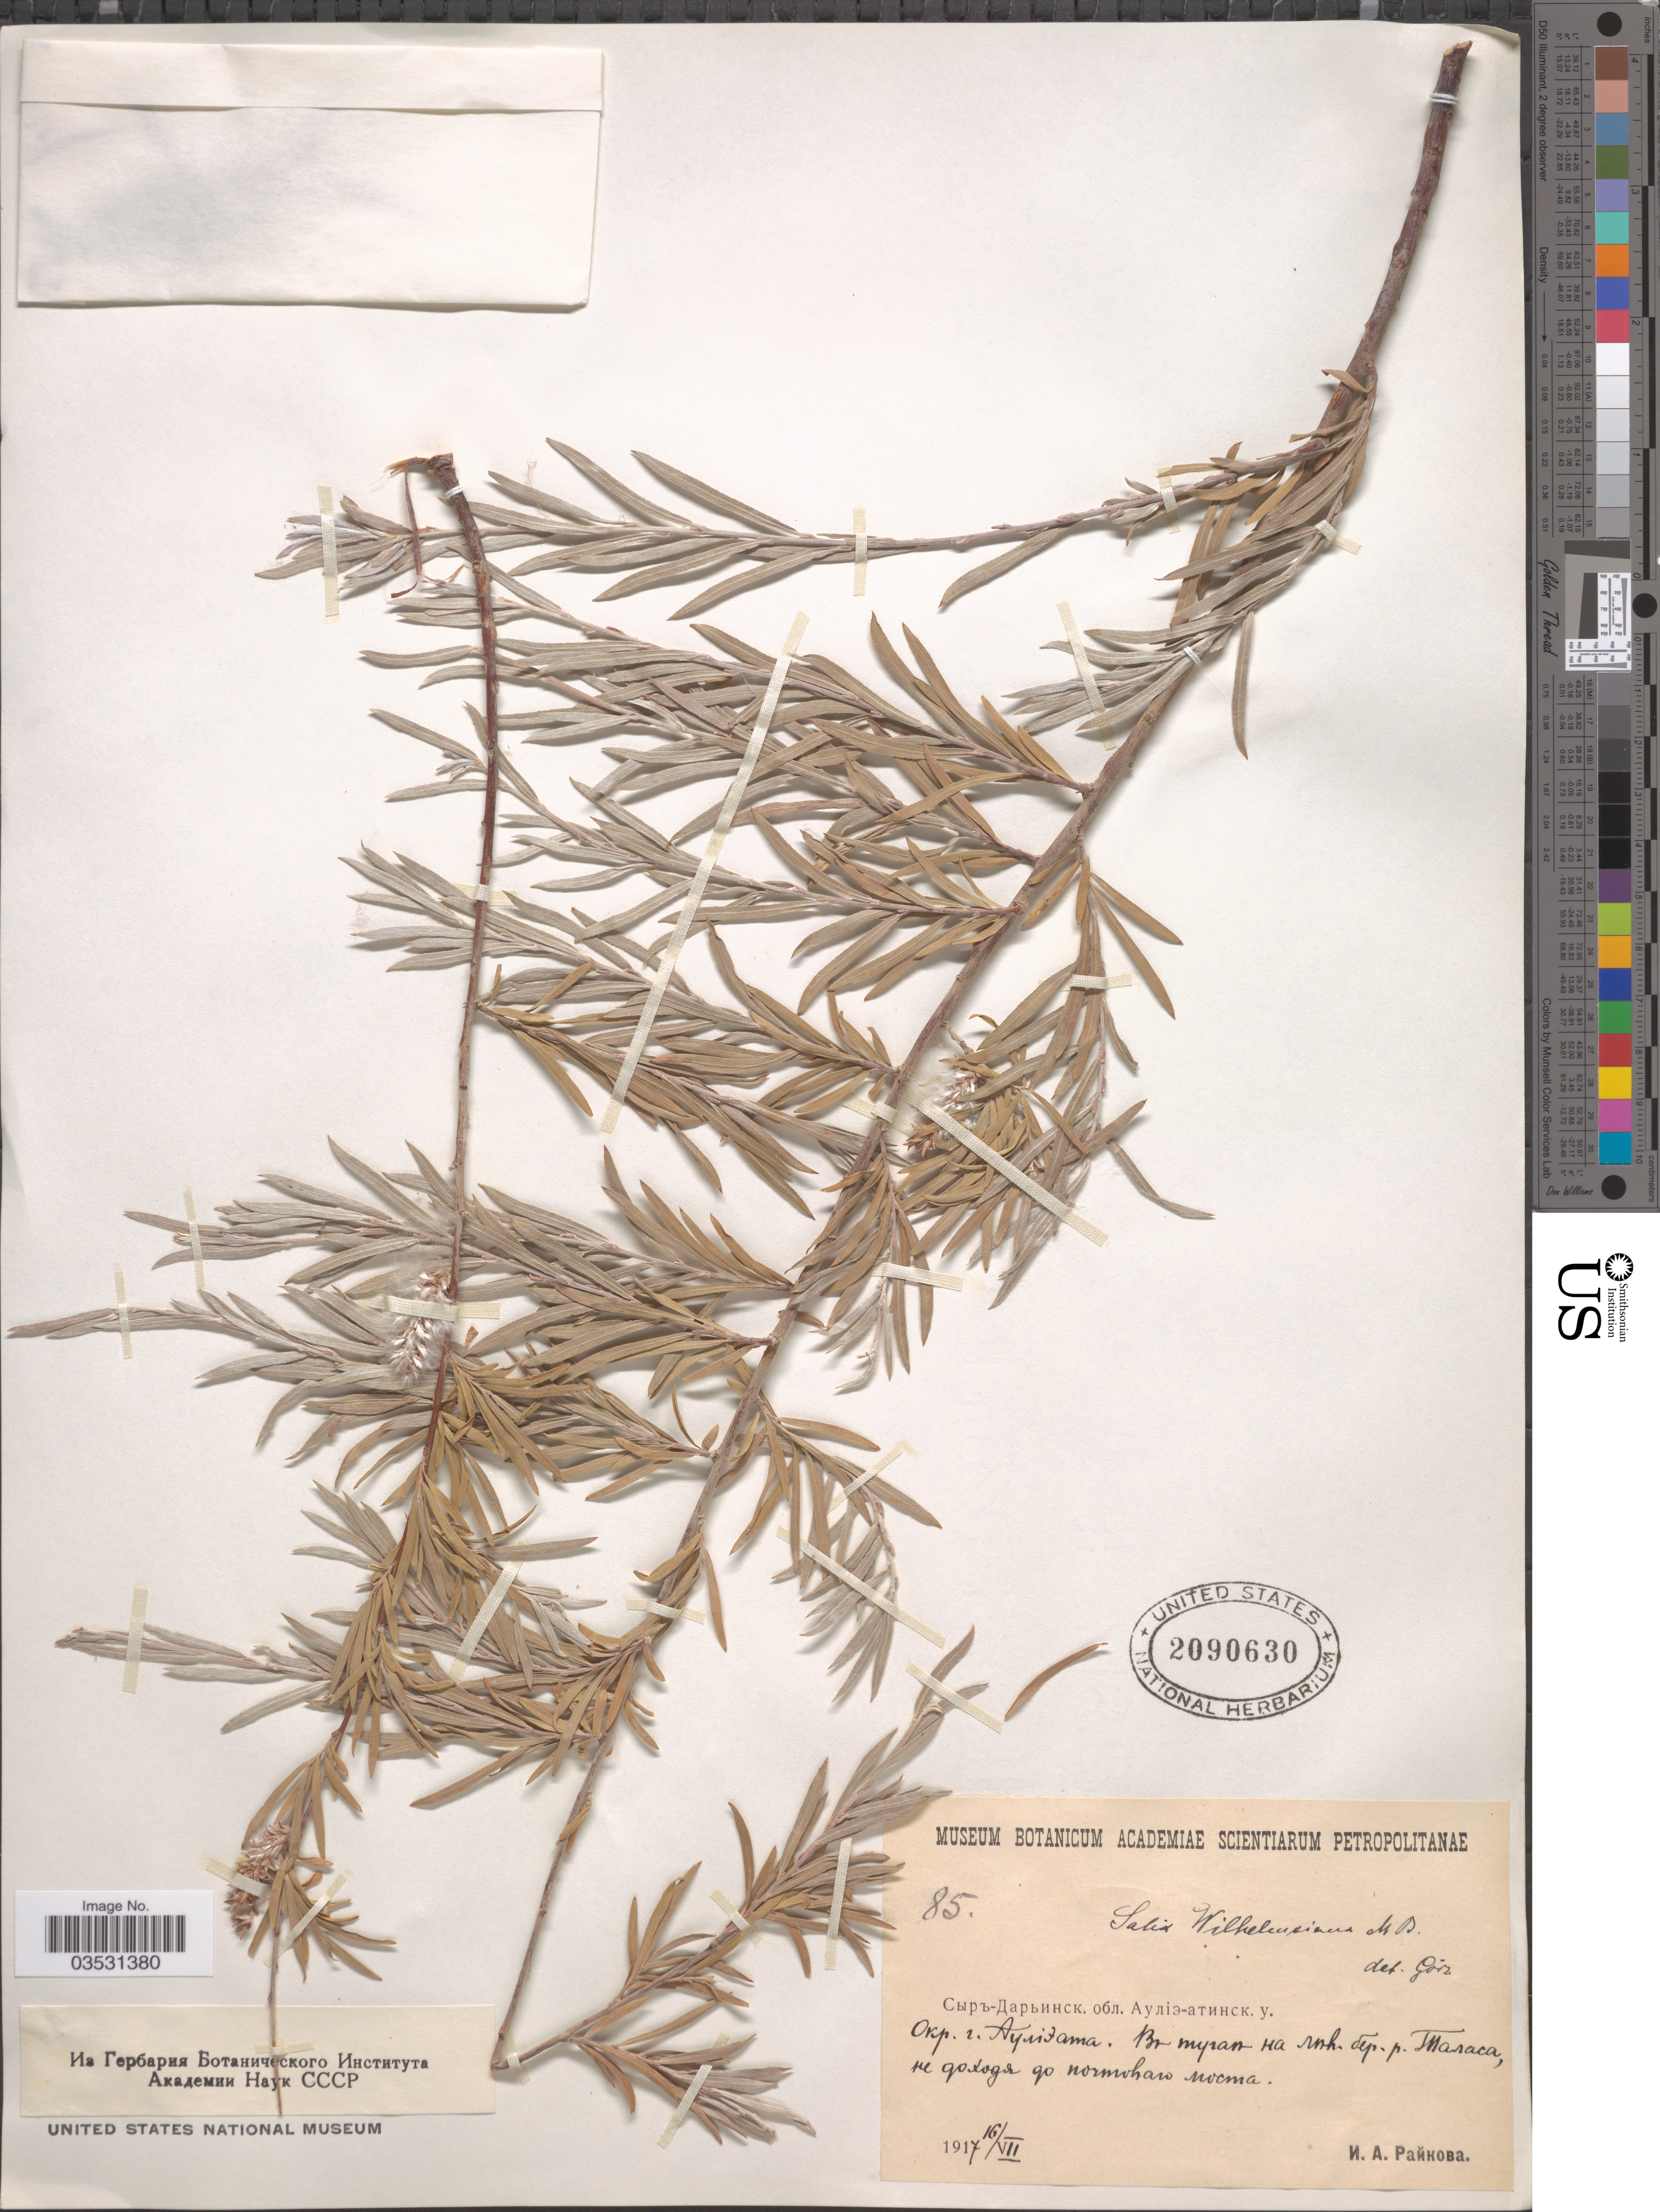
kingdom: Plantae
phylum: Tracheophyta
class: Magnoliopsida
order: Malpighiales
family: Salicaceae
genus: Salix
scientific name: Salix wilhelmsiana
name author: M. Bieb.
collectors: I. Raikova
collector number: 85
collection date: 1917-07-16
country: Kazakhstan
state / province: Zhambyl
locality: Vicinity of Auliye-Ata (now Taraz), left shore of Talas River.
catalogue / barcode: US 2090630